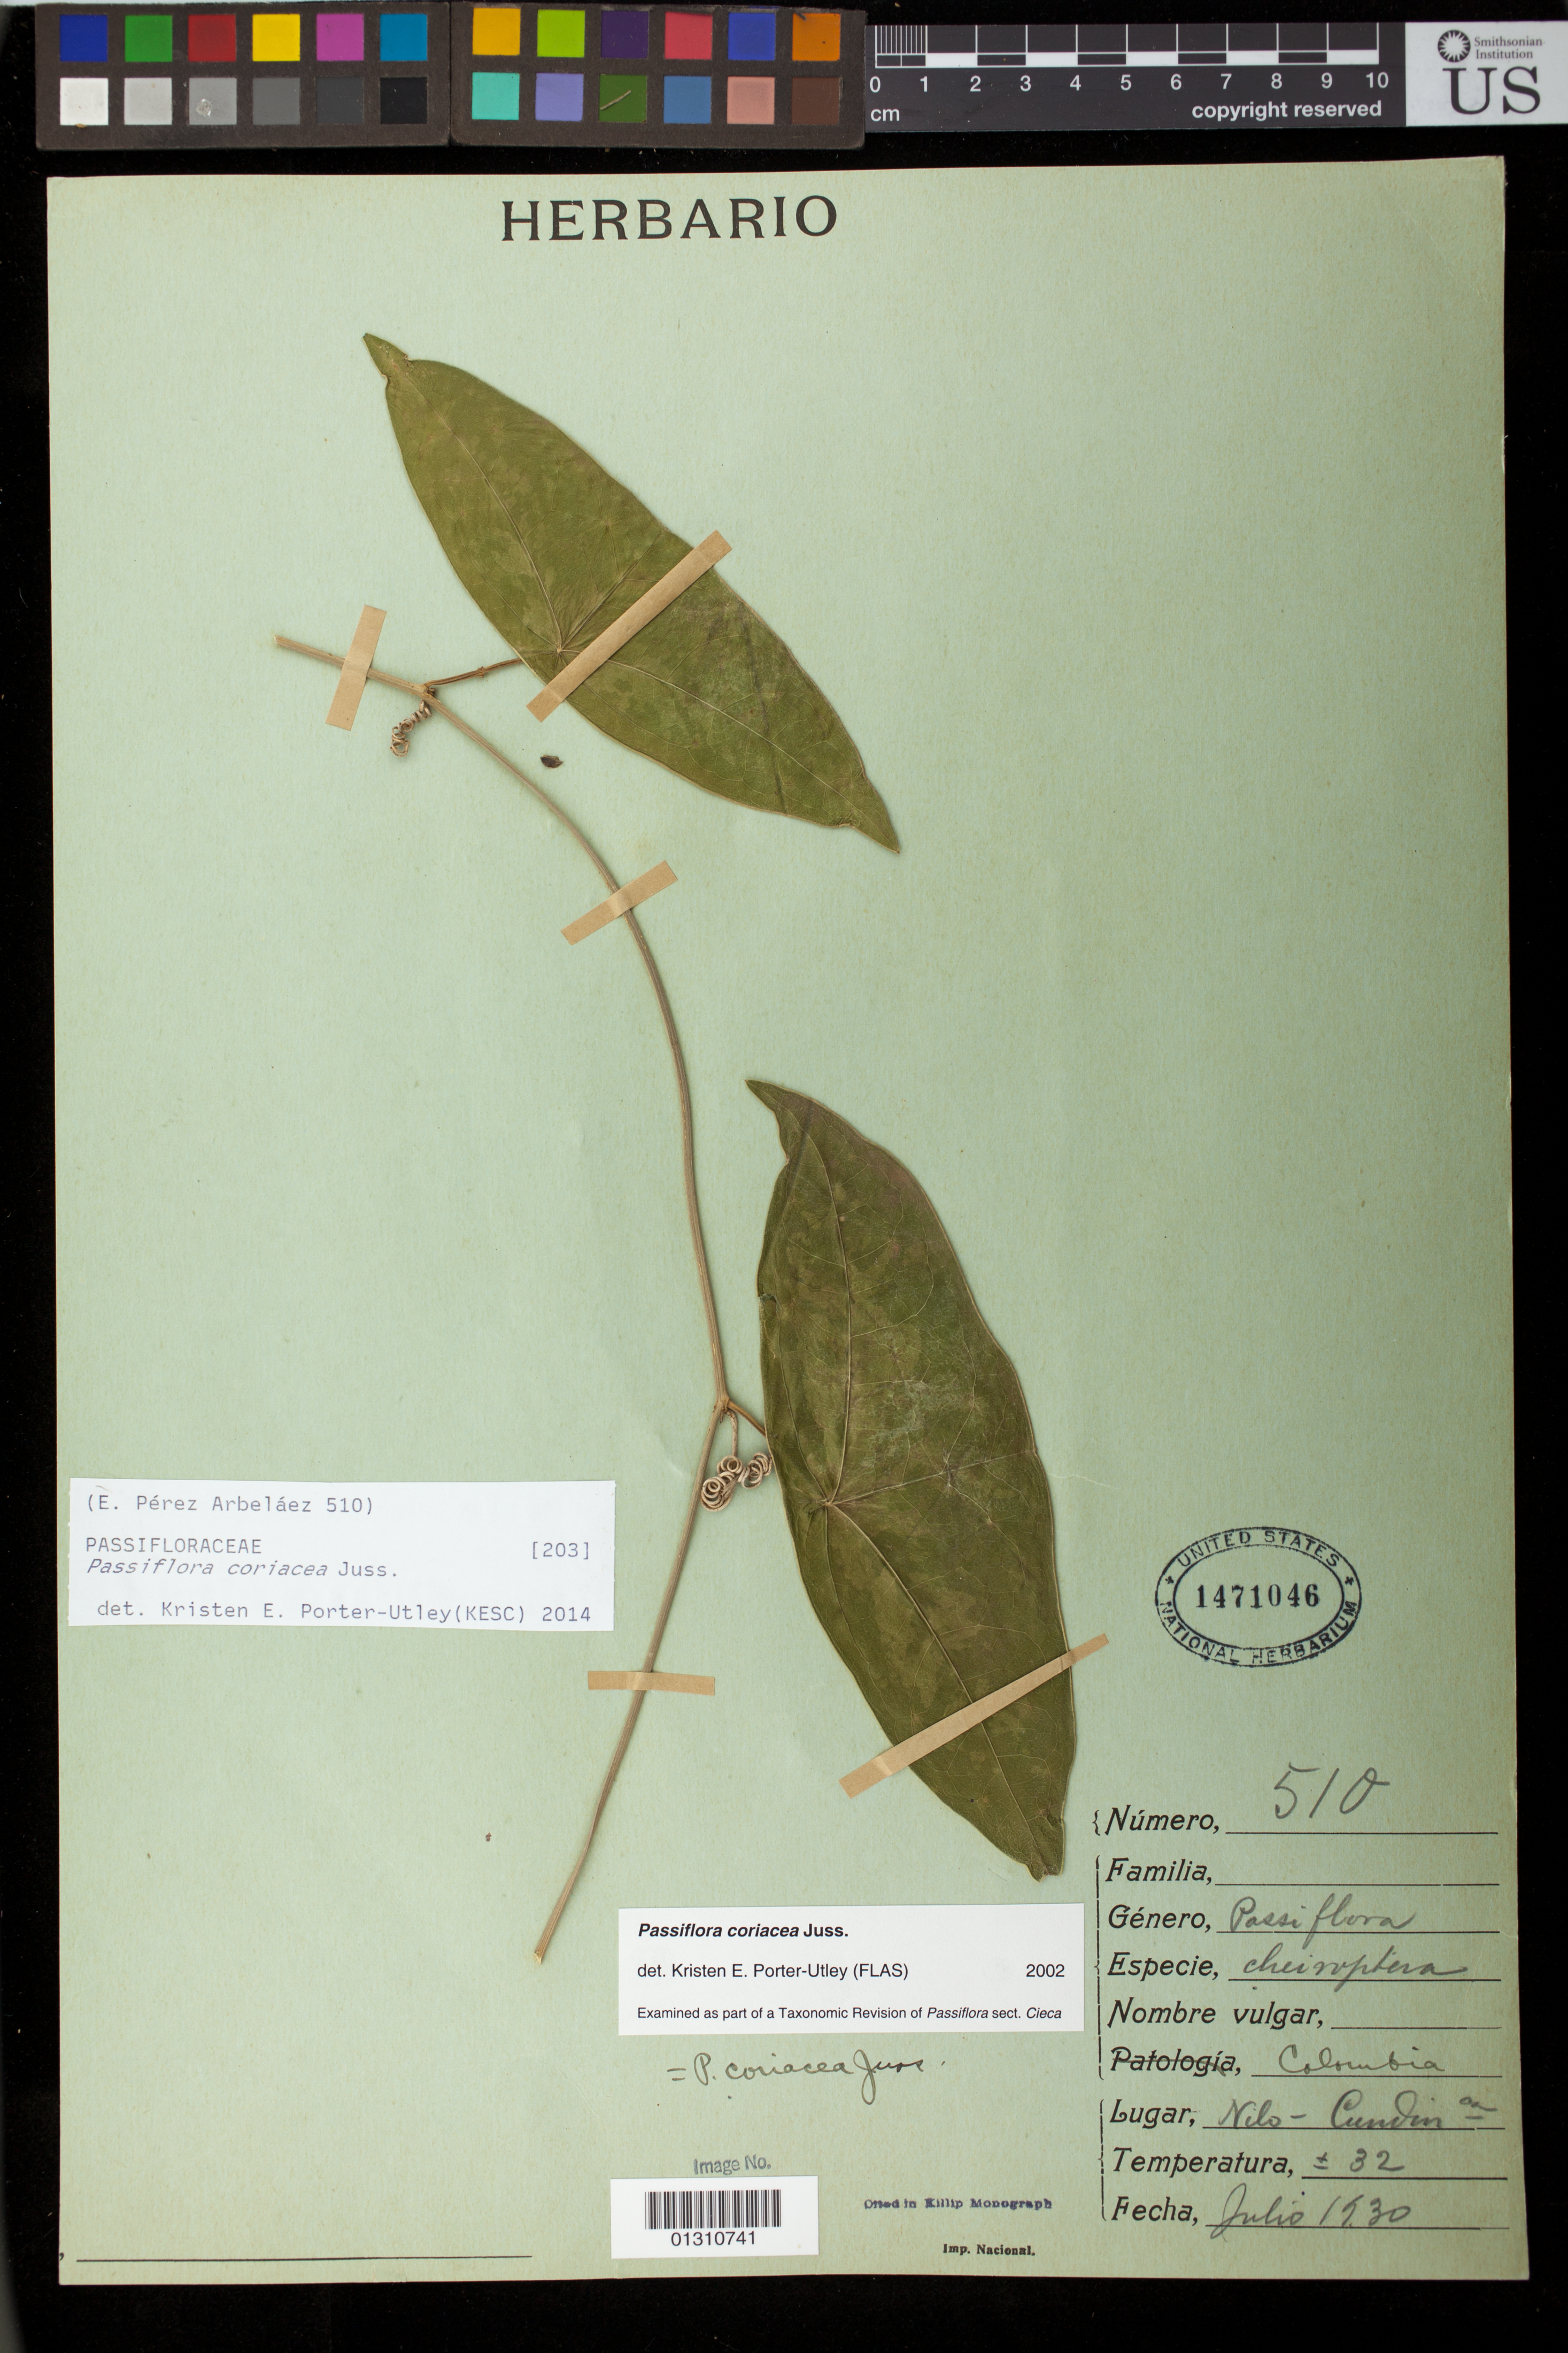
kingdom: Plantae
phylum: Tracheophyta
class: Magnoliopsida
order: Malpighiales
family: Passifloraceae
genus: Passiflora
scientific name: Passiflora coriacea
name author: A. Juss.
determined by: Porter-Utley, Kristen E.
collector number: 510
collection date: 1930-07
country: Colombia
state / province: Cundinamarca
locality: Nilo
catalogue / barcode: US 1471046